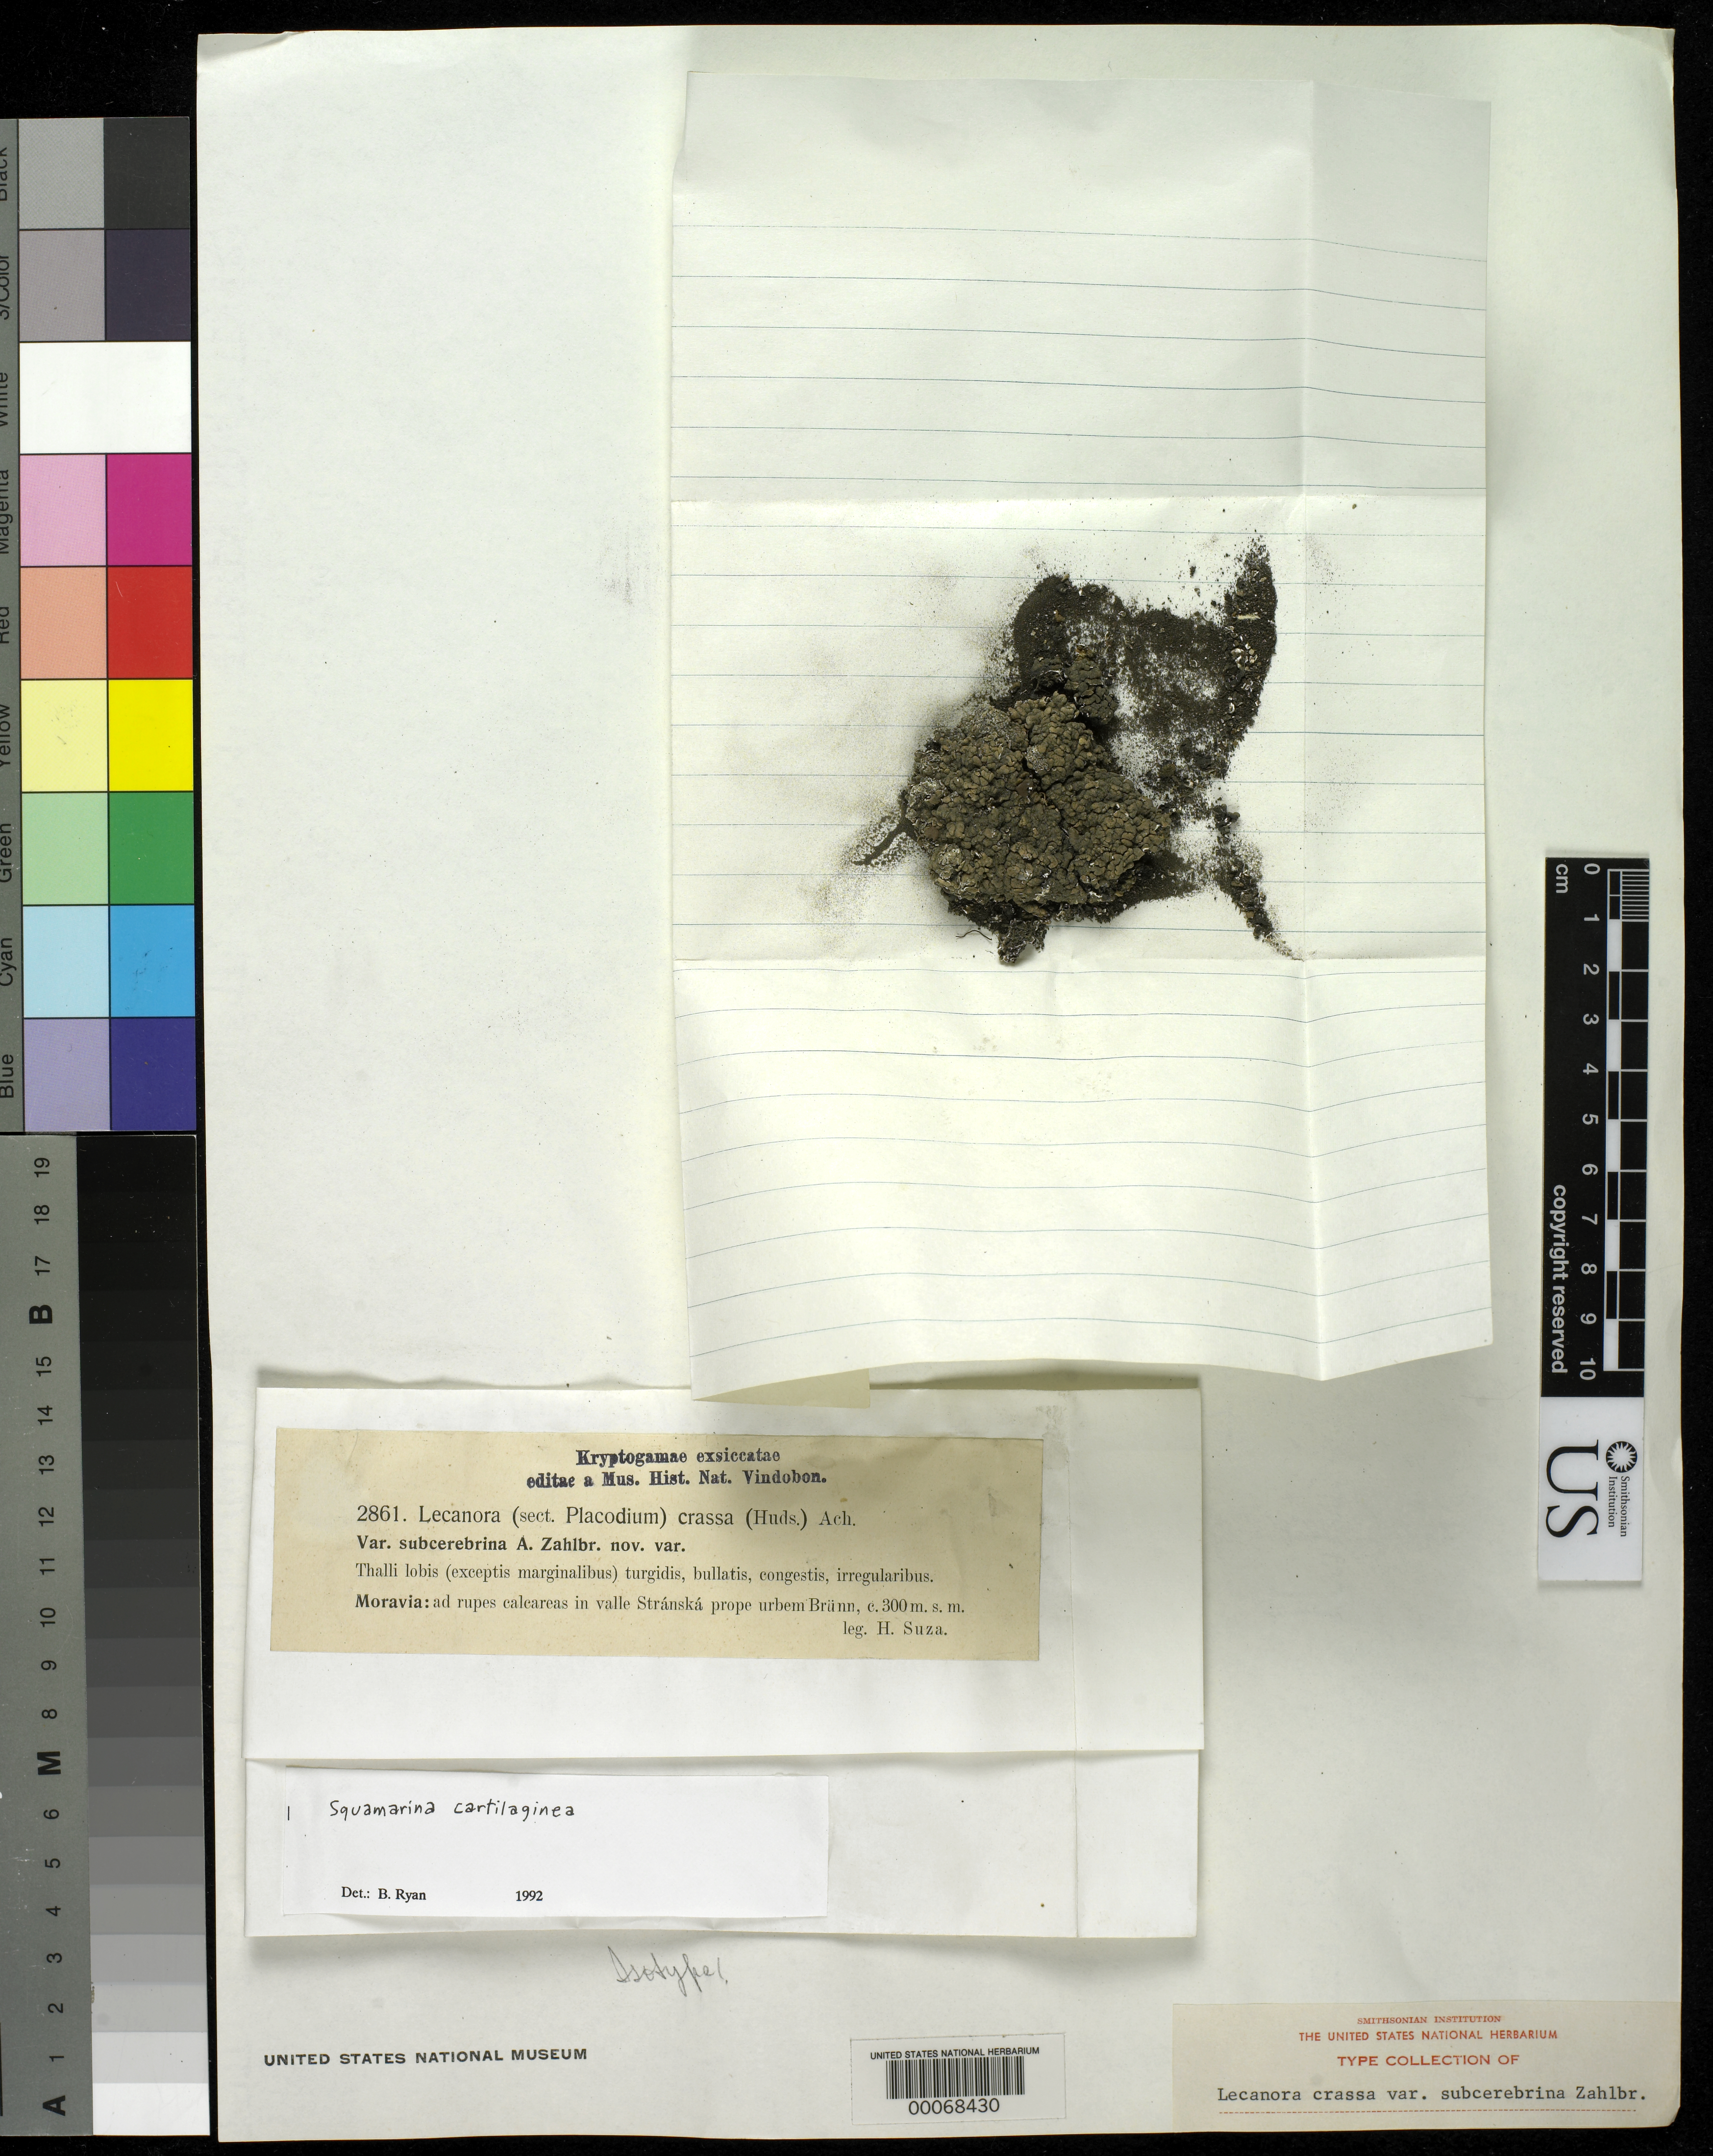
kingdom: Fungi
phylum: Ascomycota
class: Lecanoromycetes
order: Lecanorales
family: Lecanoraceae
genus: Lecanora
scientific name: Lecanora crassa var. subcerebrina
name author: Zahlbr.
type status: Isotype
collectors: J. Suza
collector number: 2861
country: Czechia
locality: Moravia ad rupus calcareas in Valle Stranska prope urbem Brunn. [Moravia at calcareous crags/rocks in Stranska Valley near city of Brno.]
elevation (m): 300